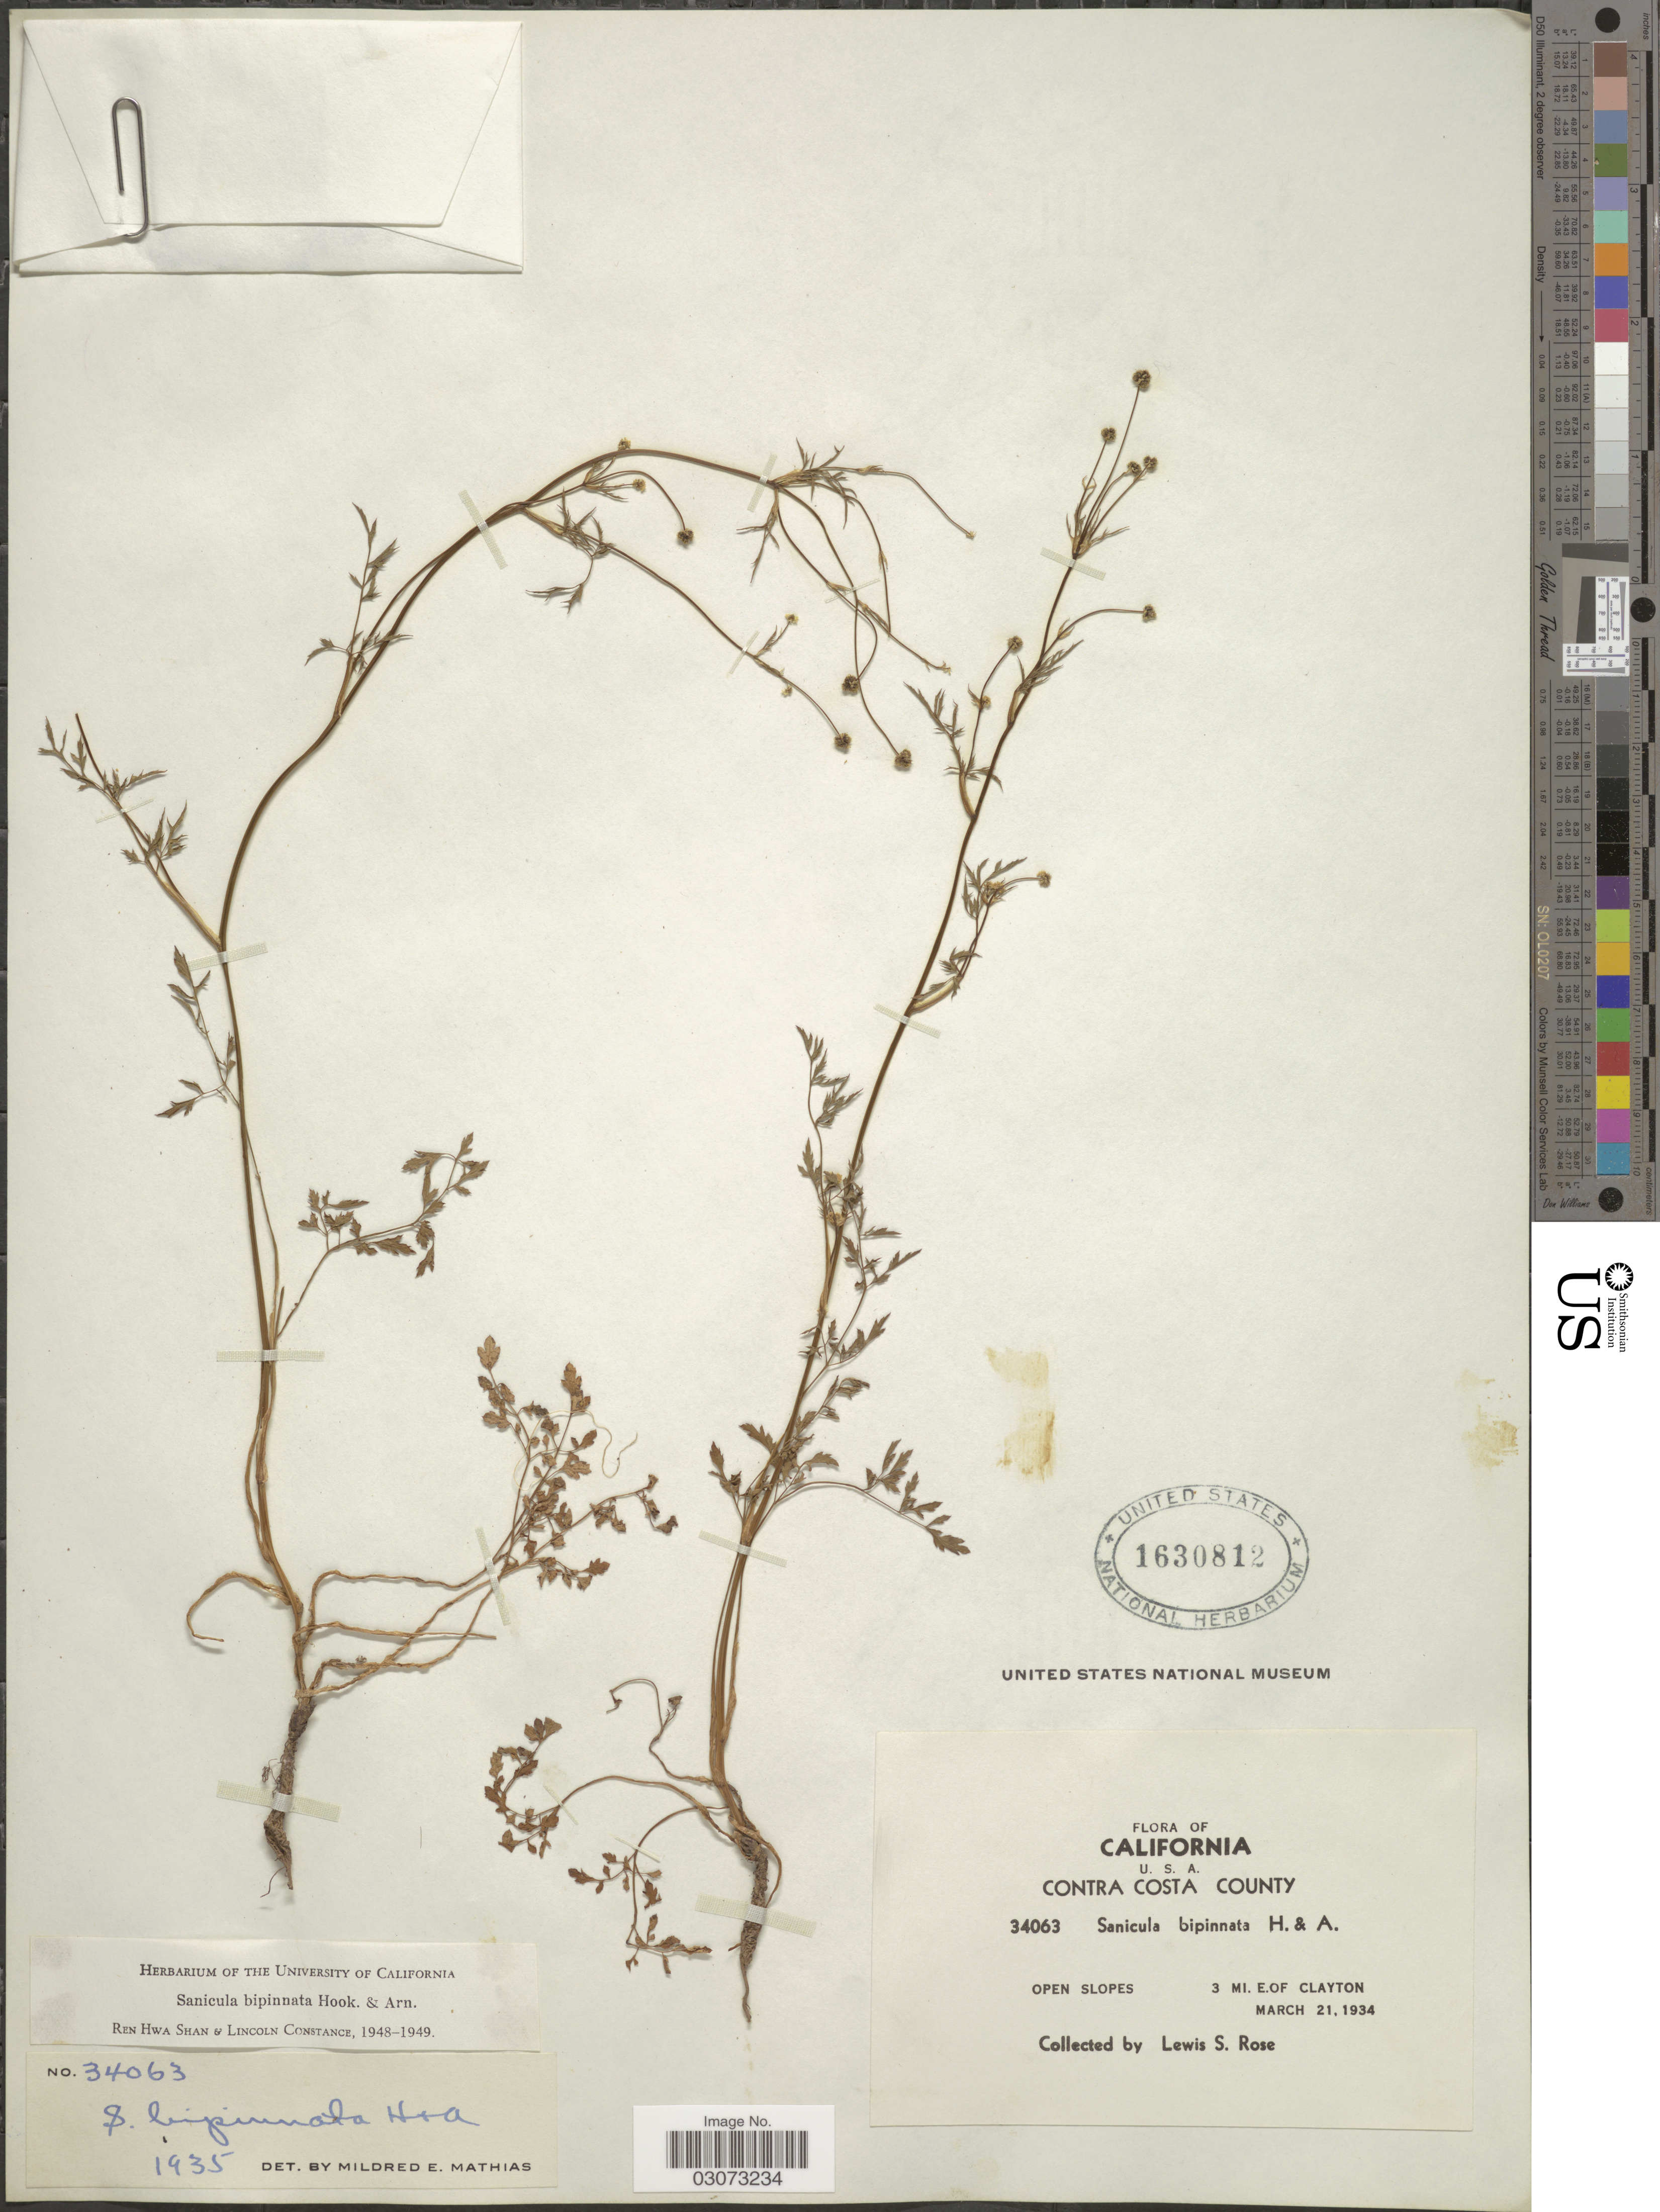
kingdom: Plantae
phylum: Tracheophyta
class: Magnoliopsida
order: Apiales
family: Apiaceae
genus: Sanicula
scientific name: Sanicula bipinnata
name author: Hook. & Arn.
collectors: L. S. Rose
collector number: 34063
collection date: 1934-03-21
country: United States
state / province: California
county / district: Contra Costa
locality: Contra Costa County. Open slopes. 3 mi. E. of Clayton.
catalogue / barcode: US 1630812